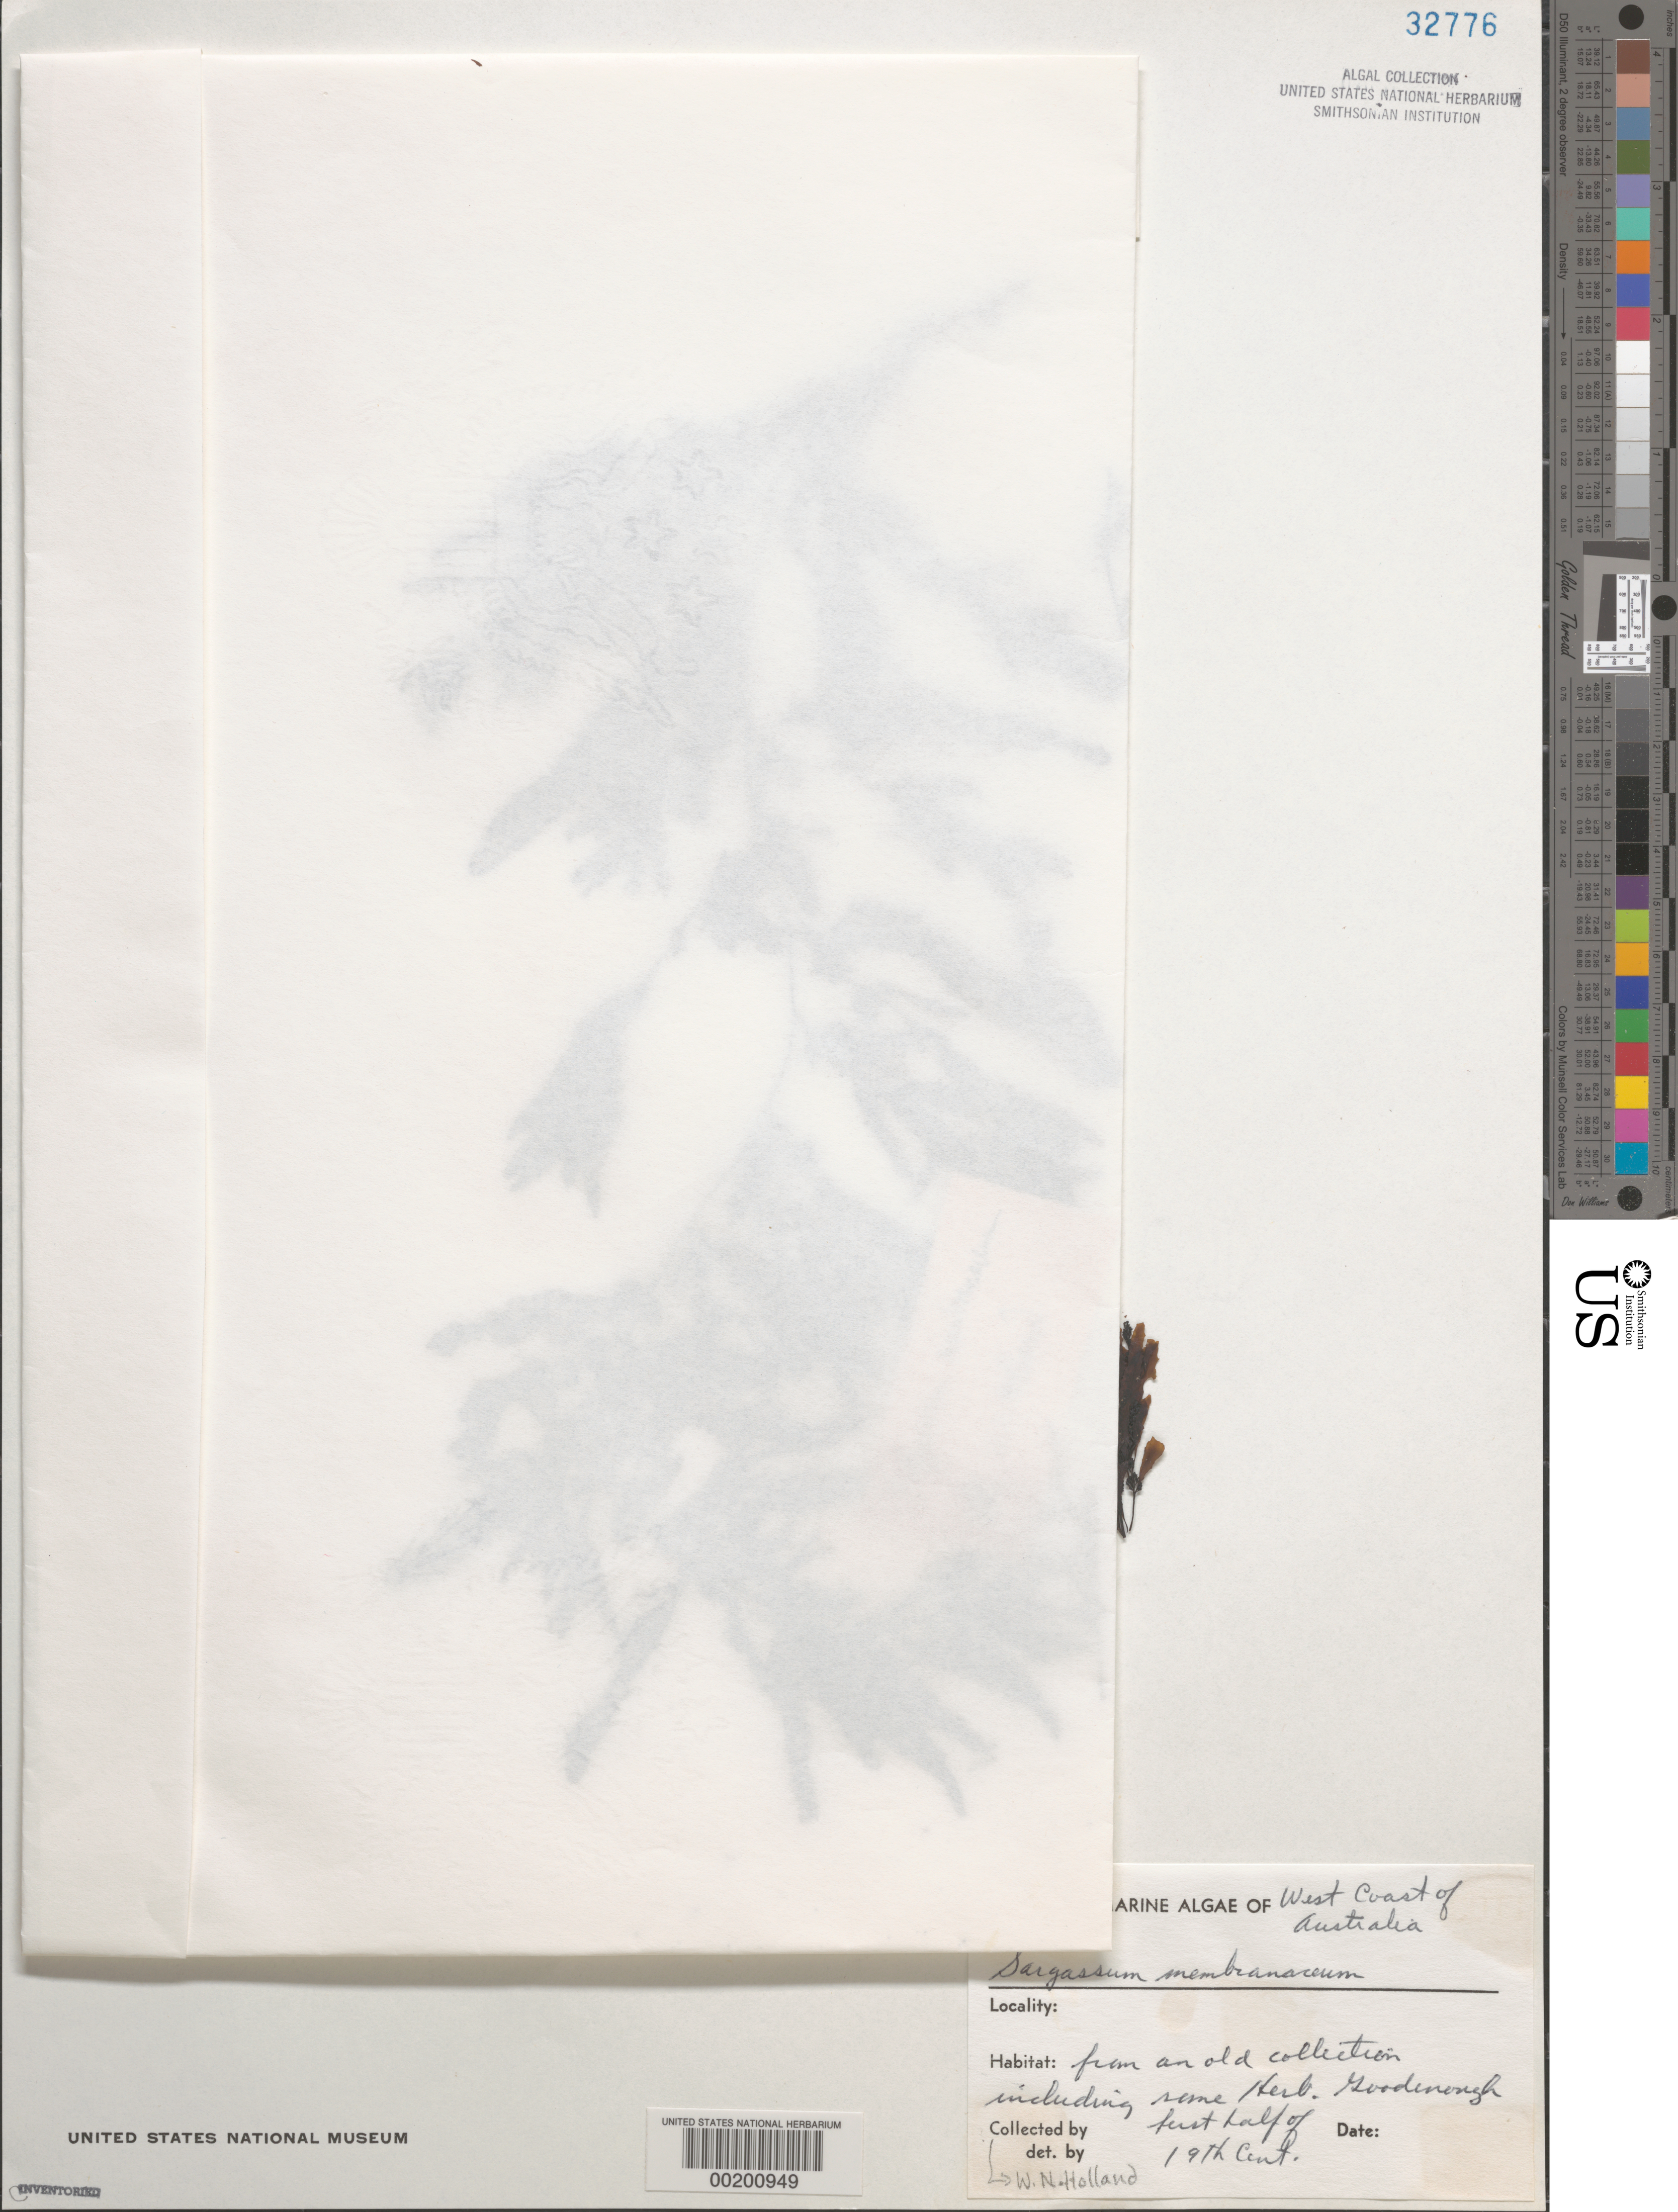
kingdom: Chromista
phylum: Ochrophyta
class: Phaeophyceae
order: Fucales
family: Sargassaceae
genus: Sargassum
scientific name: Sargassum paradoxum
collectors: W. Holland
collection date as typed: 18--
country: Australia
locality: West coast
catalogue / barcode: US 32776